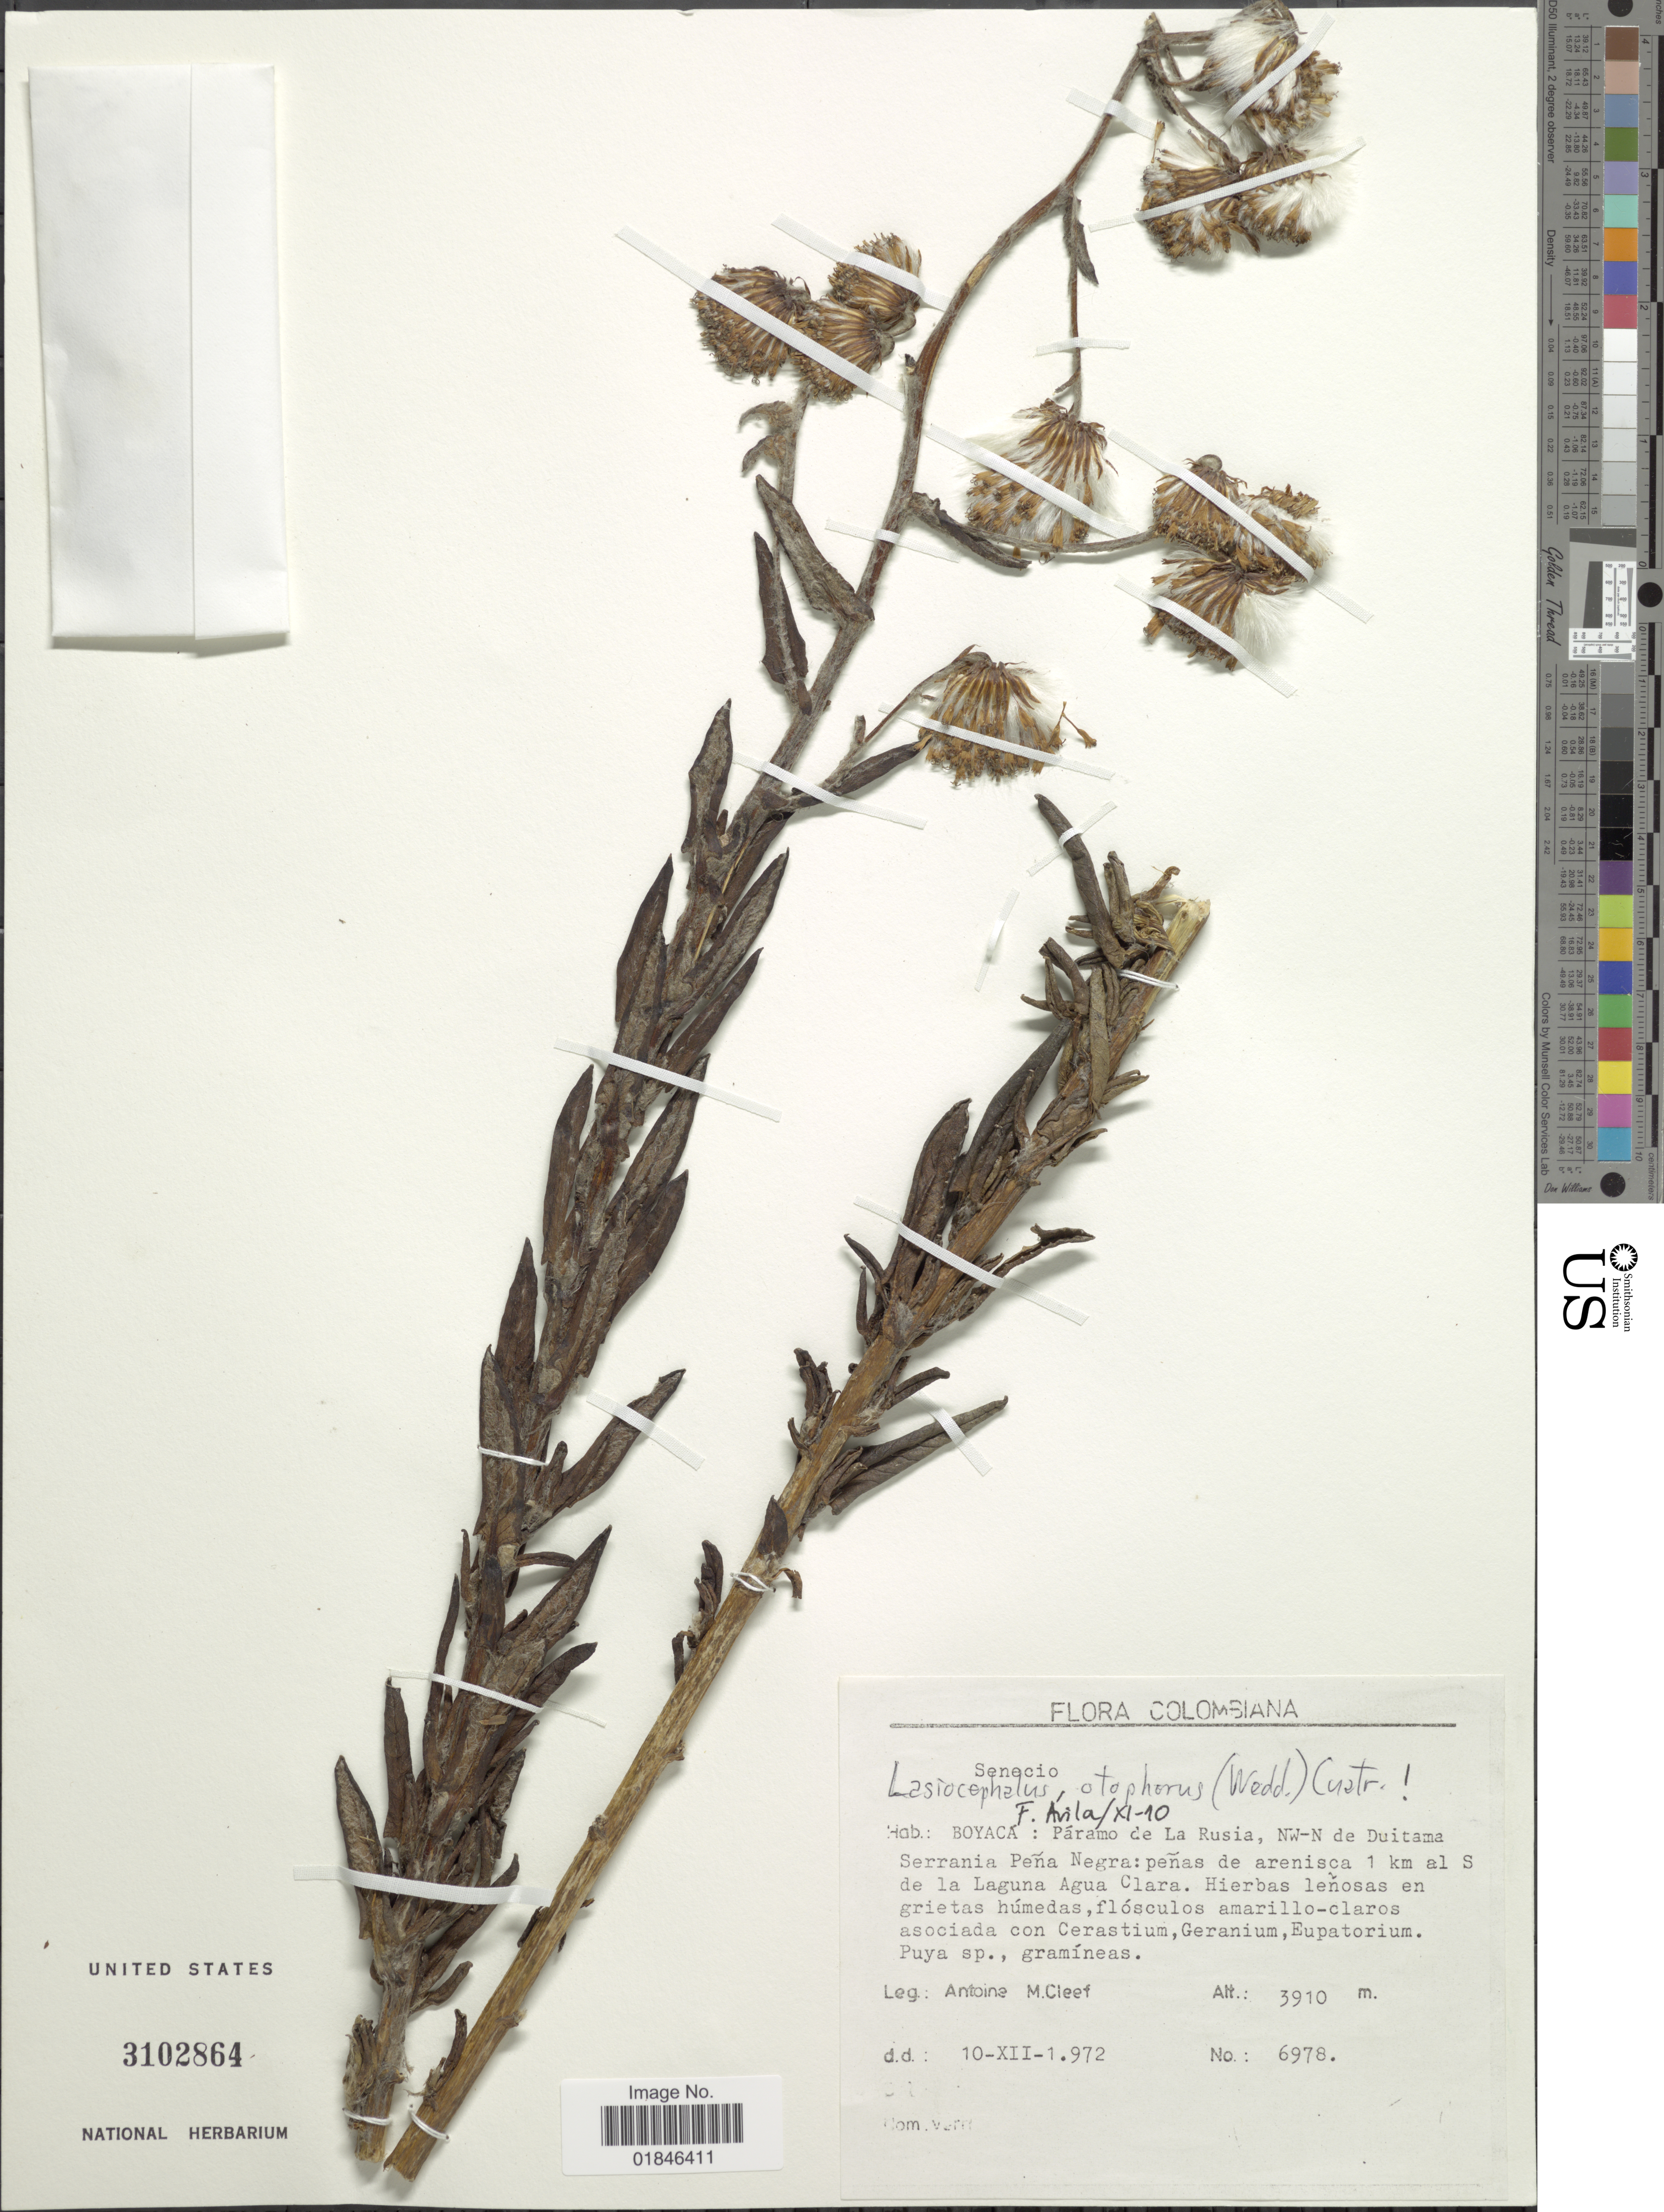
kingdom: Plantae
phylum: Tracheophyta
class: Magnoliopsida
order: Asterales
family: Asteraceae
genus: Senecio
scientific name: Senecio otophorus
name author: Wedd.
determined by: Salomon, Luciana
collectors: A. M. Cleef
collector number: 6978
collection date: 1972-12-10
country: Colombia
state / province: Boyacá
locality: Boyaca: Paramo de La Rusia, NW-N de Duitama Serrania Pena Negra: penas de arenisca 1 km al S de la Laguna Agua Clara.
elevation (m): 3910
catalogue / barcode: US 3102864